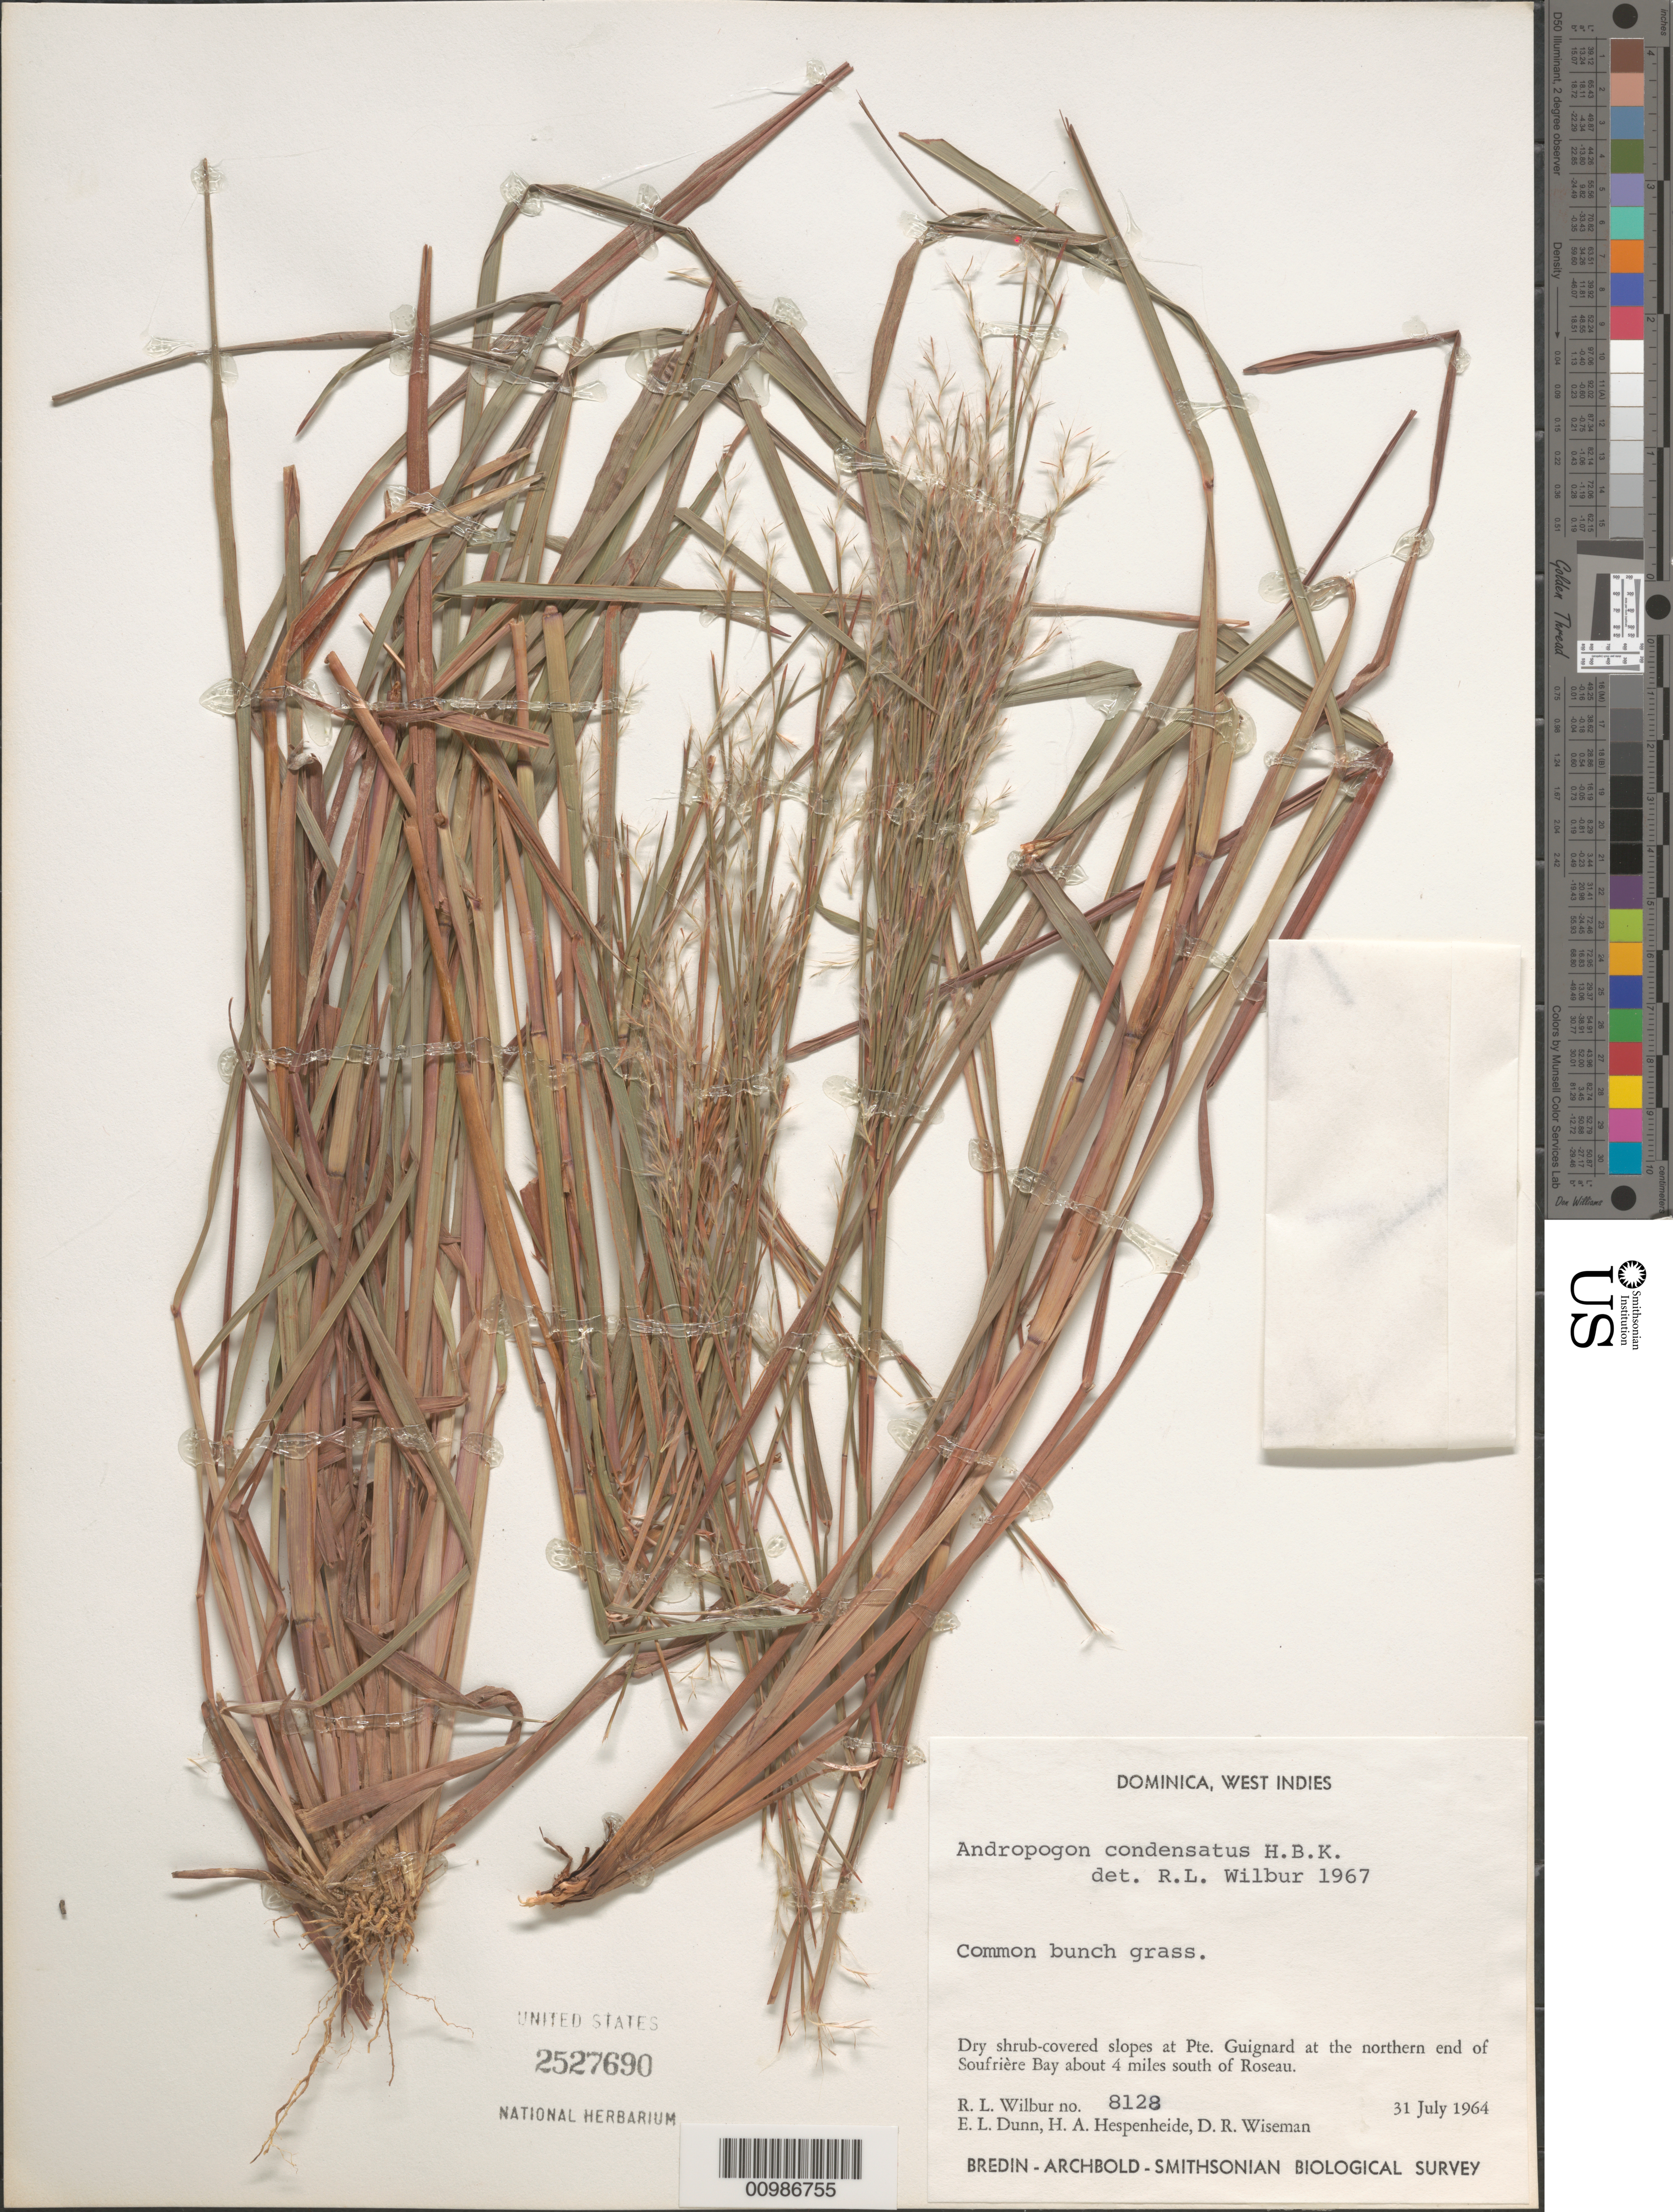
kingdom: Plantae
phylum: Tracheophyta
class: Liliopsida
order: Poales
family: Poaceae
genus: Andropogon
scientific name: Andropogon condensatus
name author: Kunth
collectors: R. L. Wilbur, E. Dunn, H. A. Hespenheide & D. R. Wiseman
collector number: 8128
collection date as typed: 31 Jul 1964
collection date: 1964-07-31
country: Dominica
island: Dominica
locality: Point Guignard, 4 miles south of Roseau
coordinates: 0 N, 0 E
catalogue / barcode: US 2527690